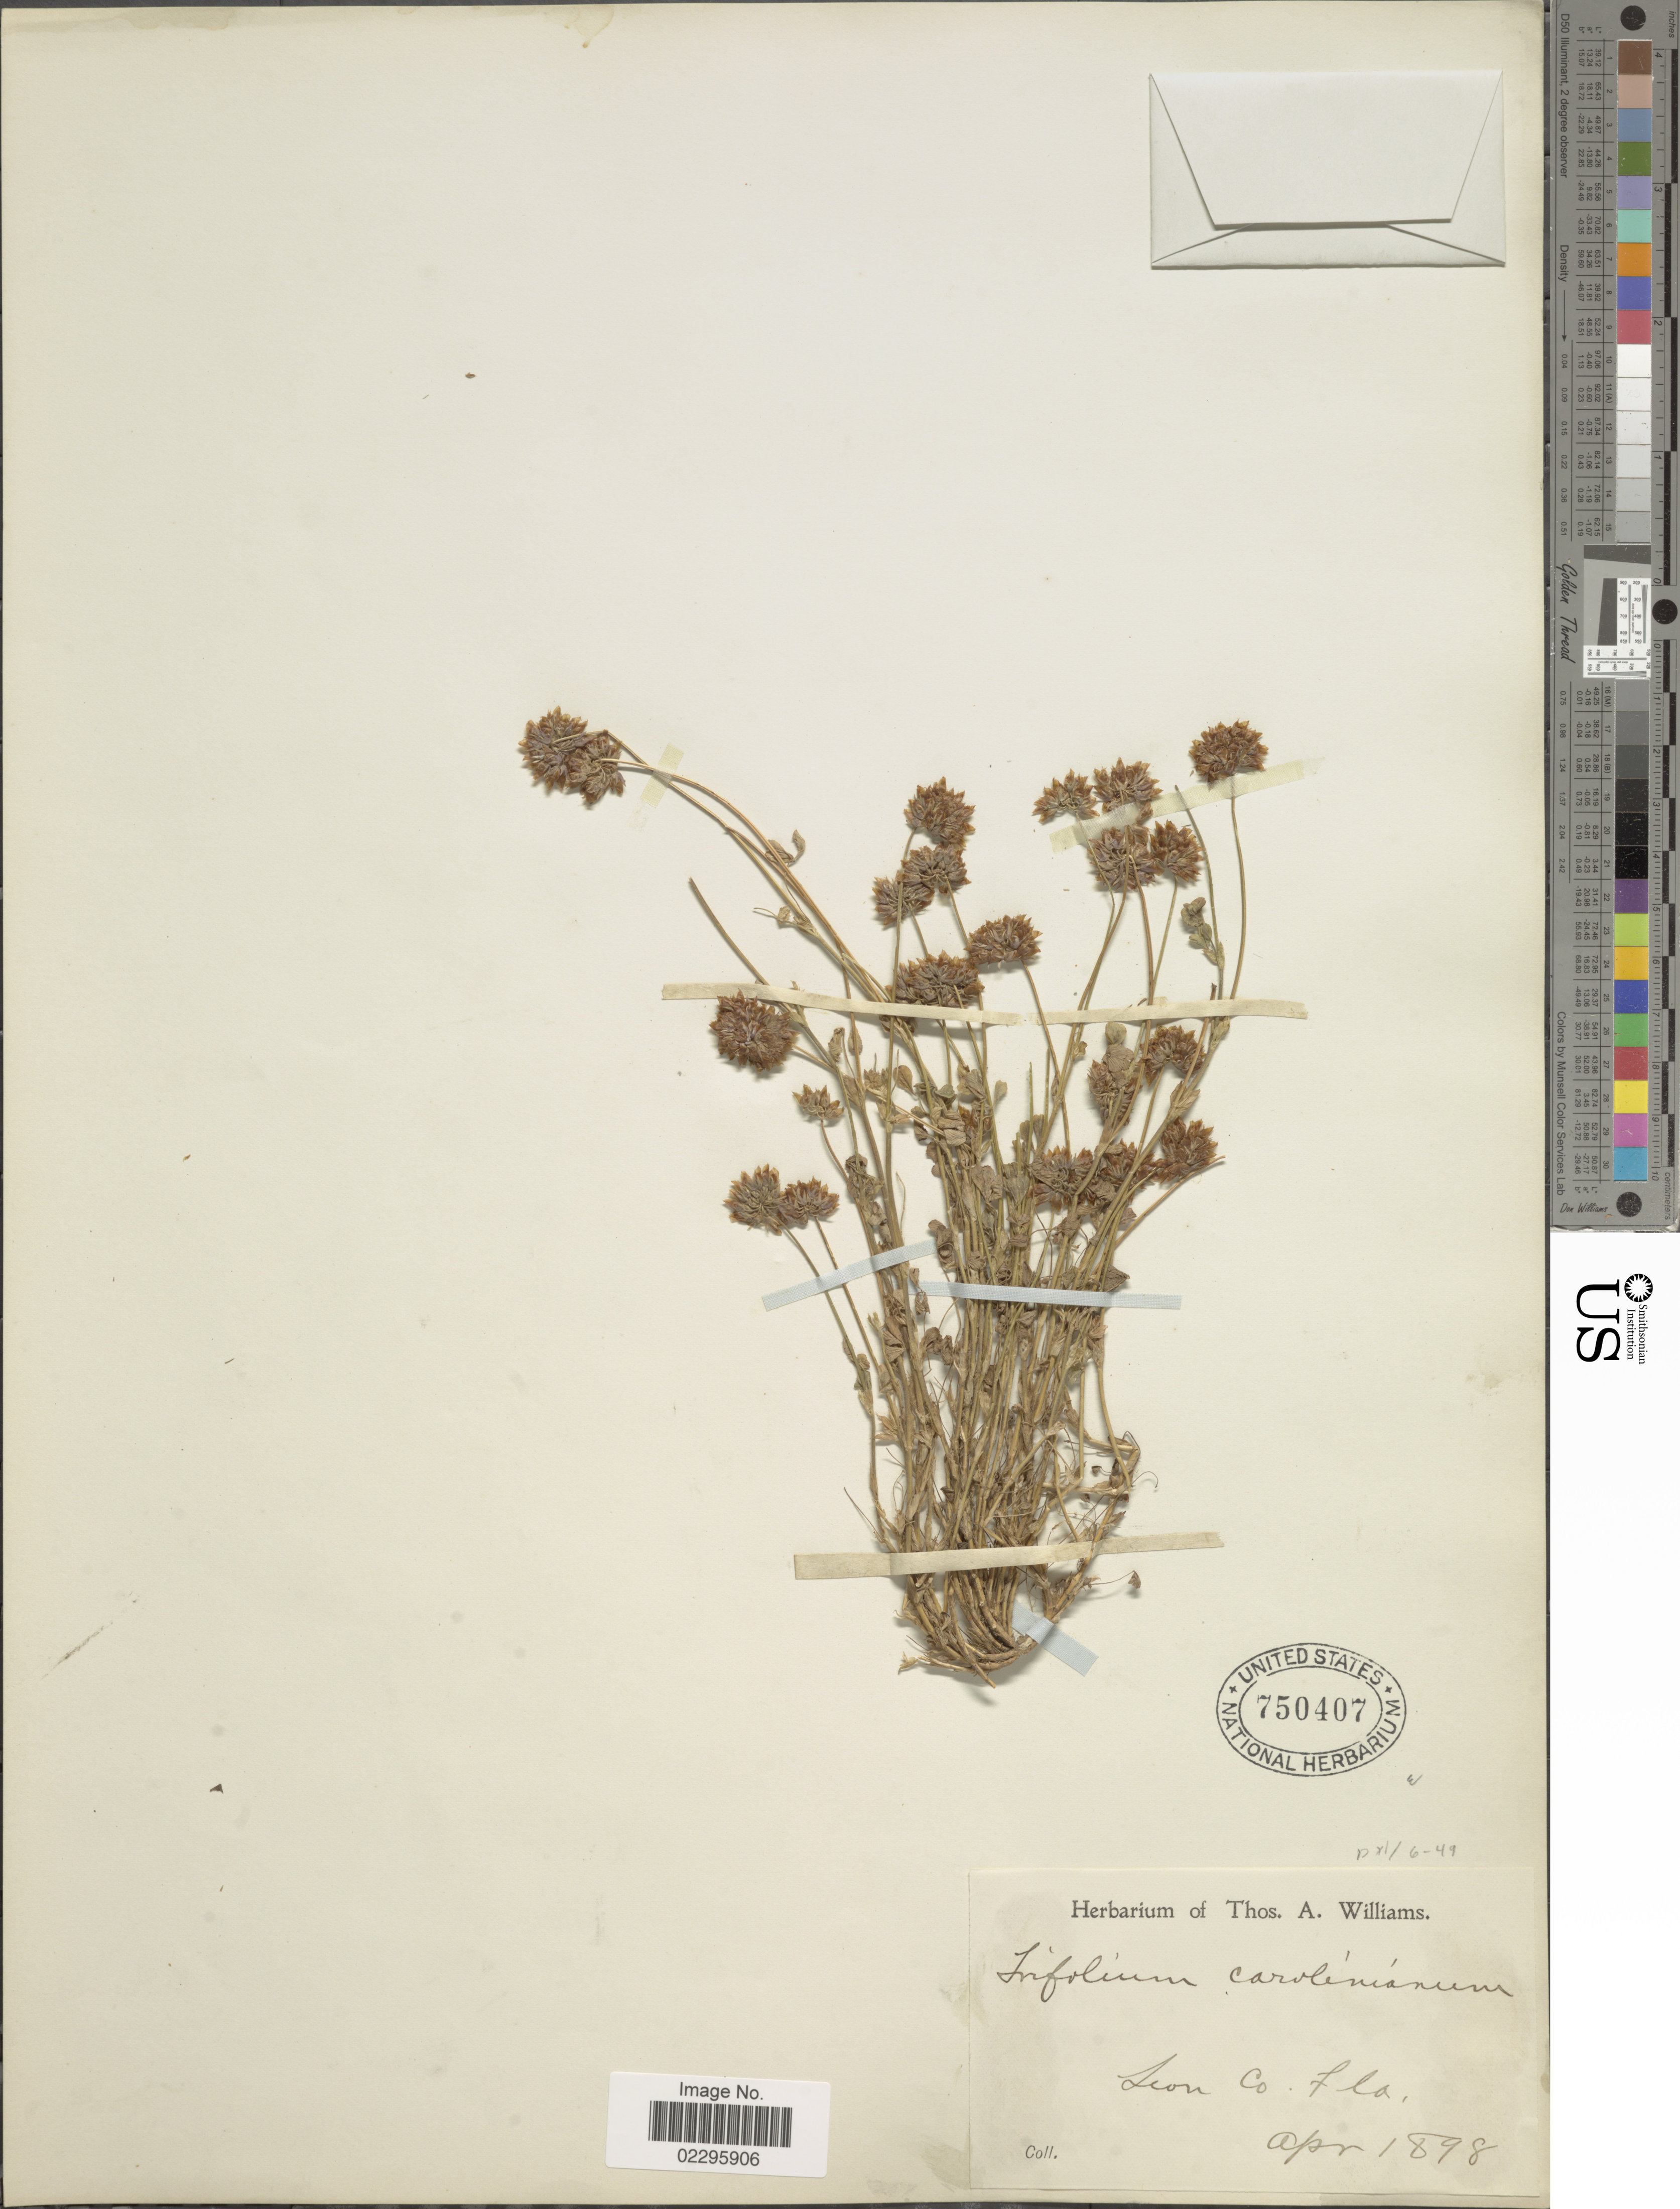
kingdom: Plantae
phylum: Tracheophyta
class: Magnoliopsida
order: Fabales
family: Fabaceae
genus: Trifolium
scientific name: Trifolium carolinianum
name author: Michx.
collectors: ex herb. Thos. A. Williams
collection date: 1898-04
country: United States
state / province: Florida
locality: Leon Co.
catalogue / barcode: US 750407